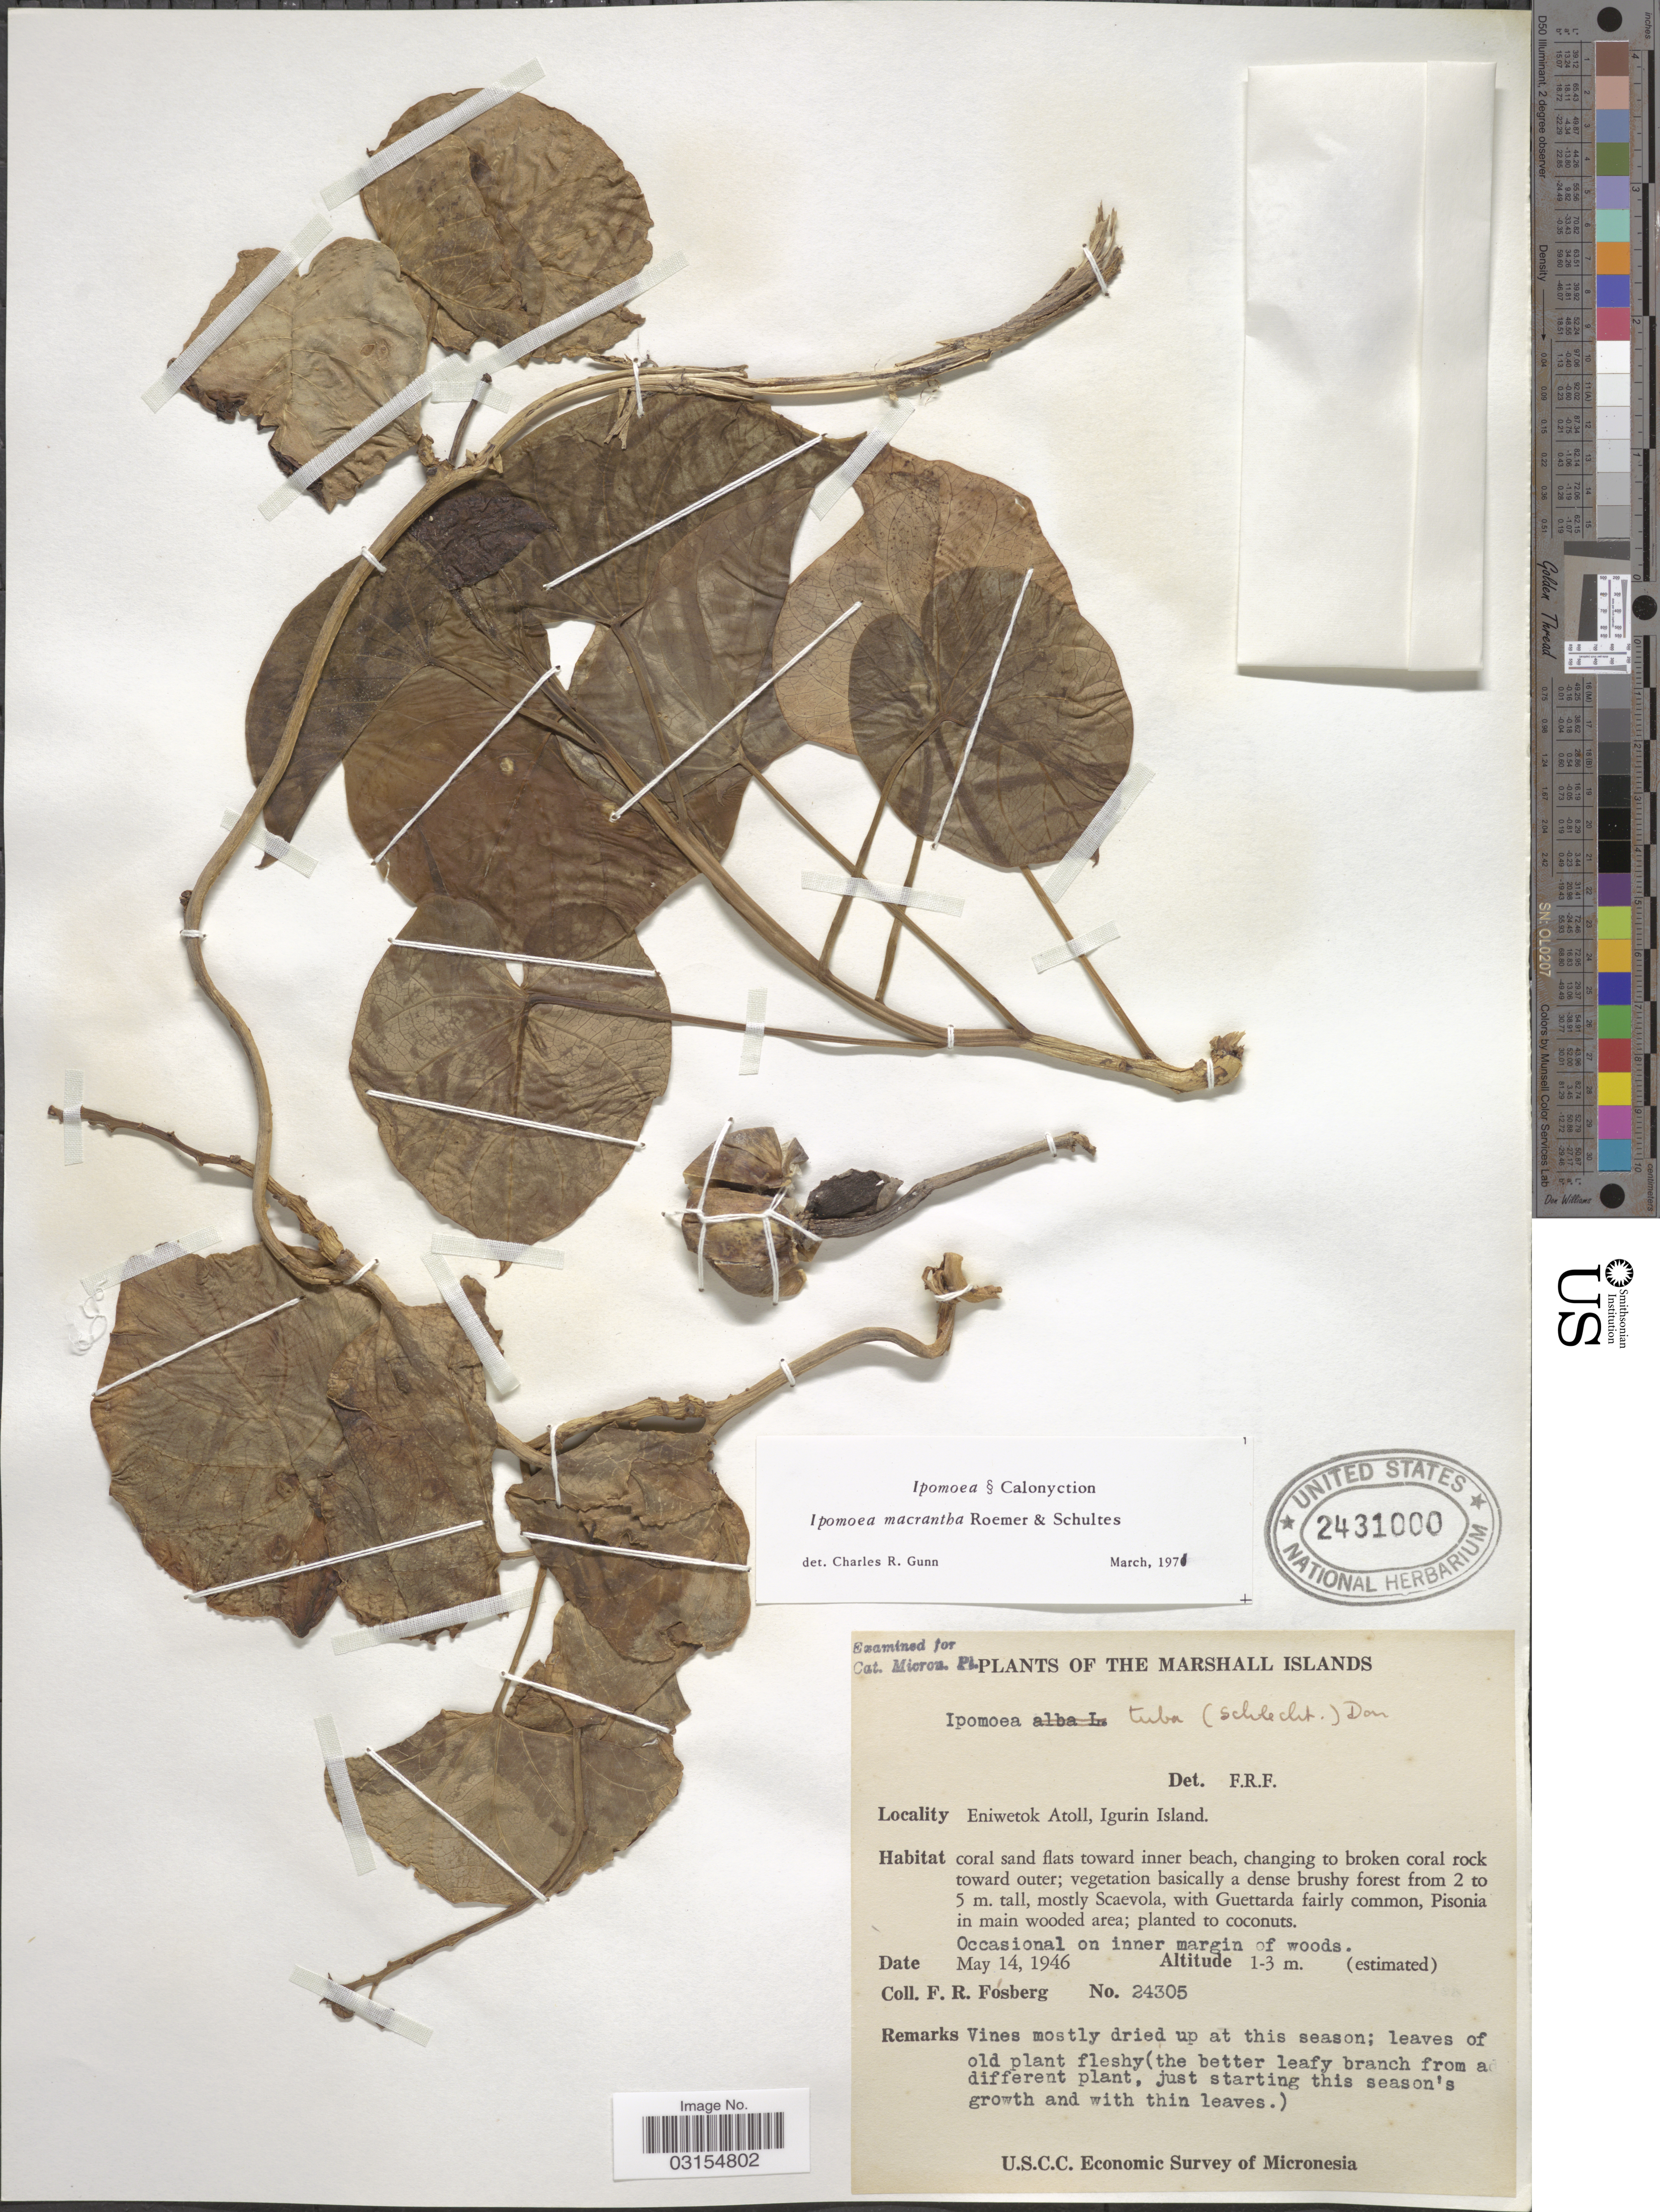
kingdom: Plantae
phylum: Tracheophyta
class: Magnoliopsida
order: Solanales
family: Convolvulaceae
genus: Ipomoea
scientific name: Ipomoea violacea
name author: L.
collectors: F. R. Fosberg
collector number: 24305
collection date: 1946-05-14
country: Marshall Islands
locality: Eniwetok Atoll, Igurin Island.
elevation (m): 1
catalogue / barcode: US 2431000